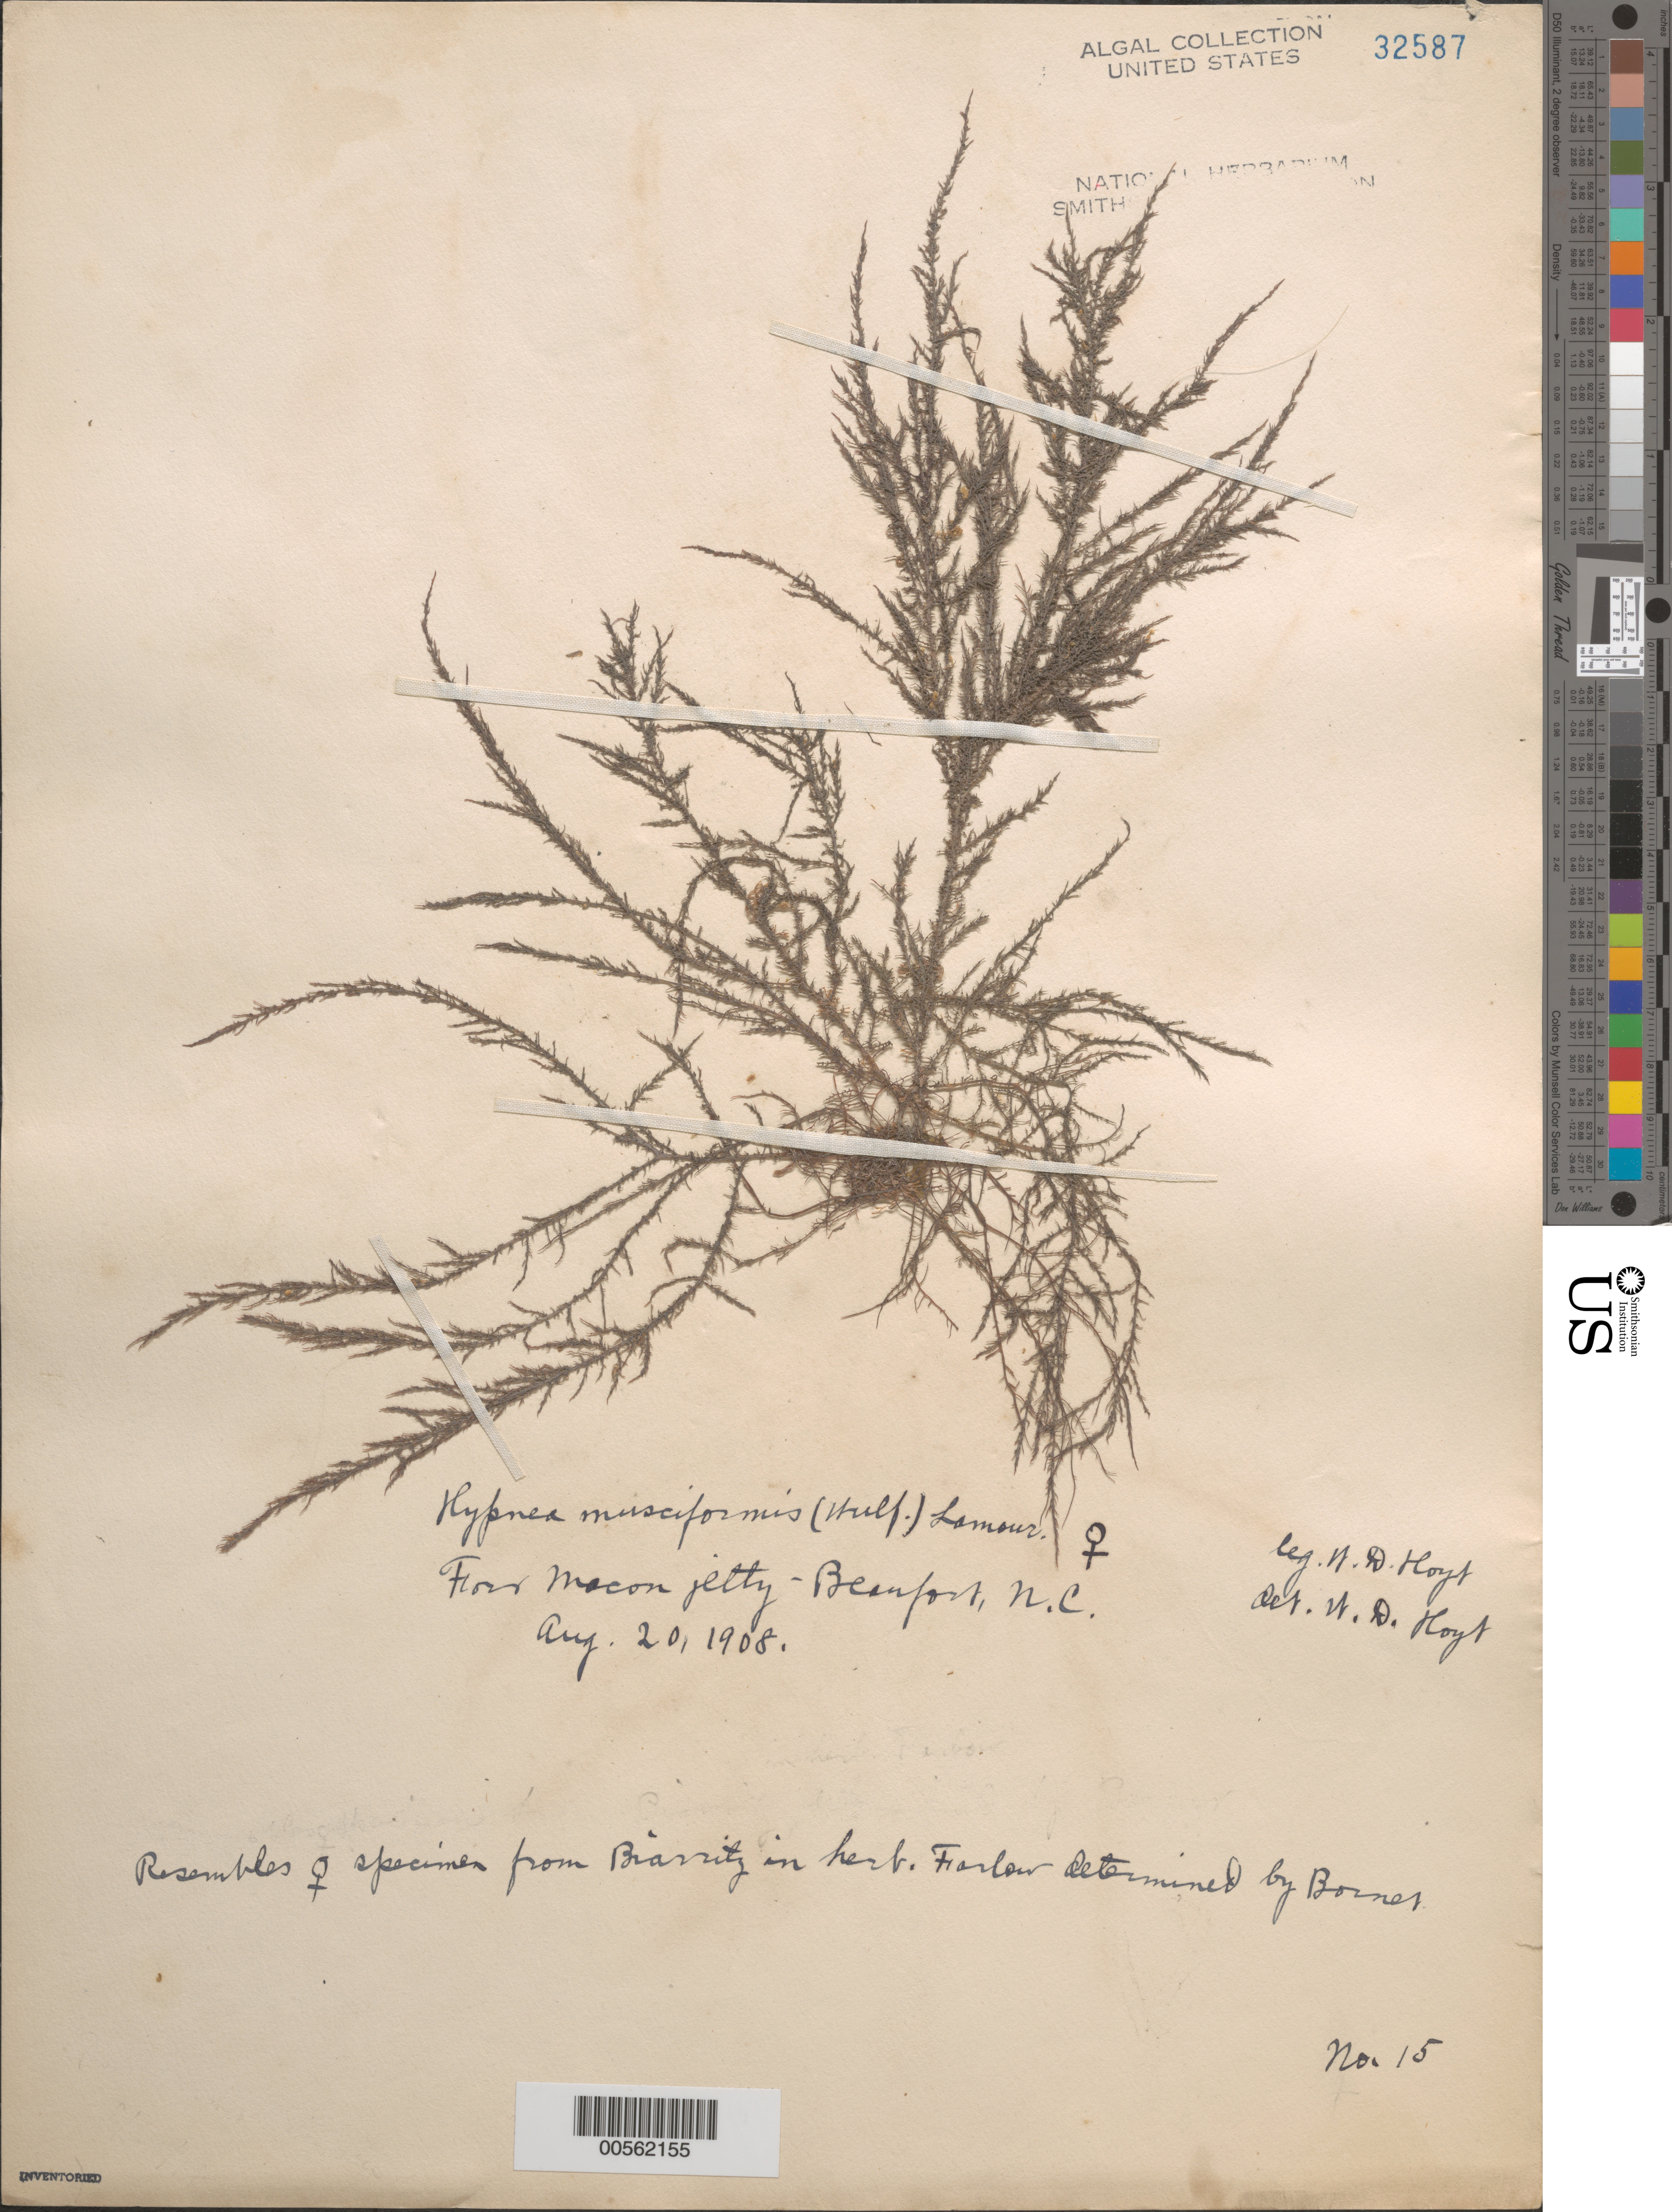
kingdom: Plantae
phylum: Rhodophyta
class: Florideophyceae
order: Gigartinales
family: Cystocloniaceae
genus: Hypnea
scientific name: Hypnea musciformis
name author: (Wulfen) J.V.Lamouroux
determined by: Hoyt, W. D.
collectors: W. D. Hoyt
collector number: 15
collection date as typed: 20 Aug 1908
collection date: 1908-08-20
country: United States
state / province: North Carolina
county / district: Carteret County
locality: Beaufort, Fort Macon jetty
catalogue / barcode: US 32587